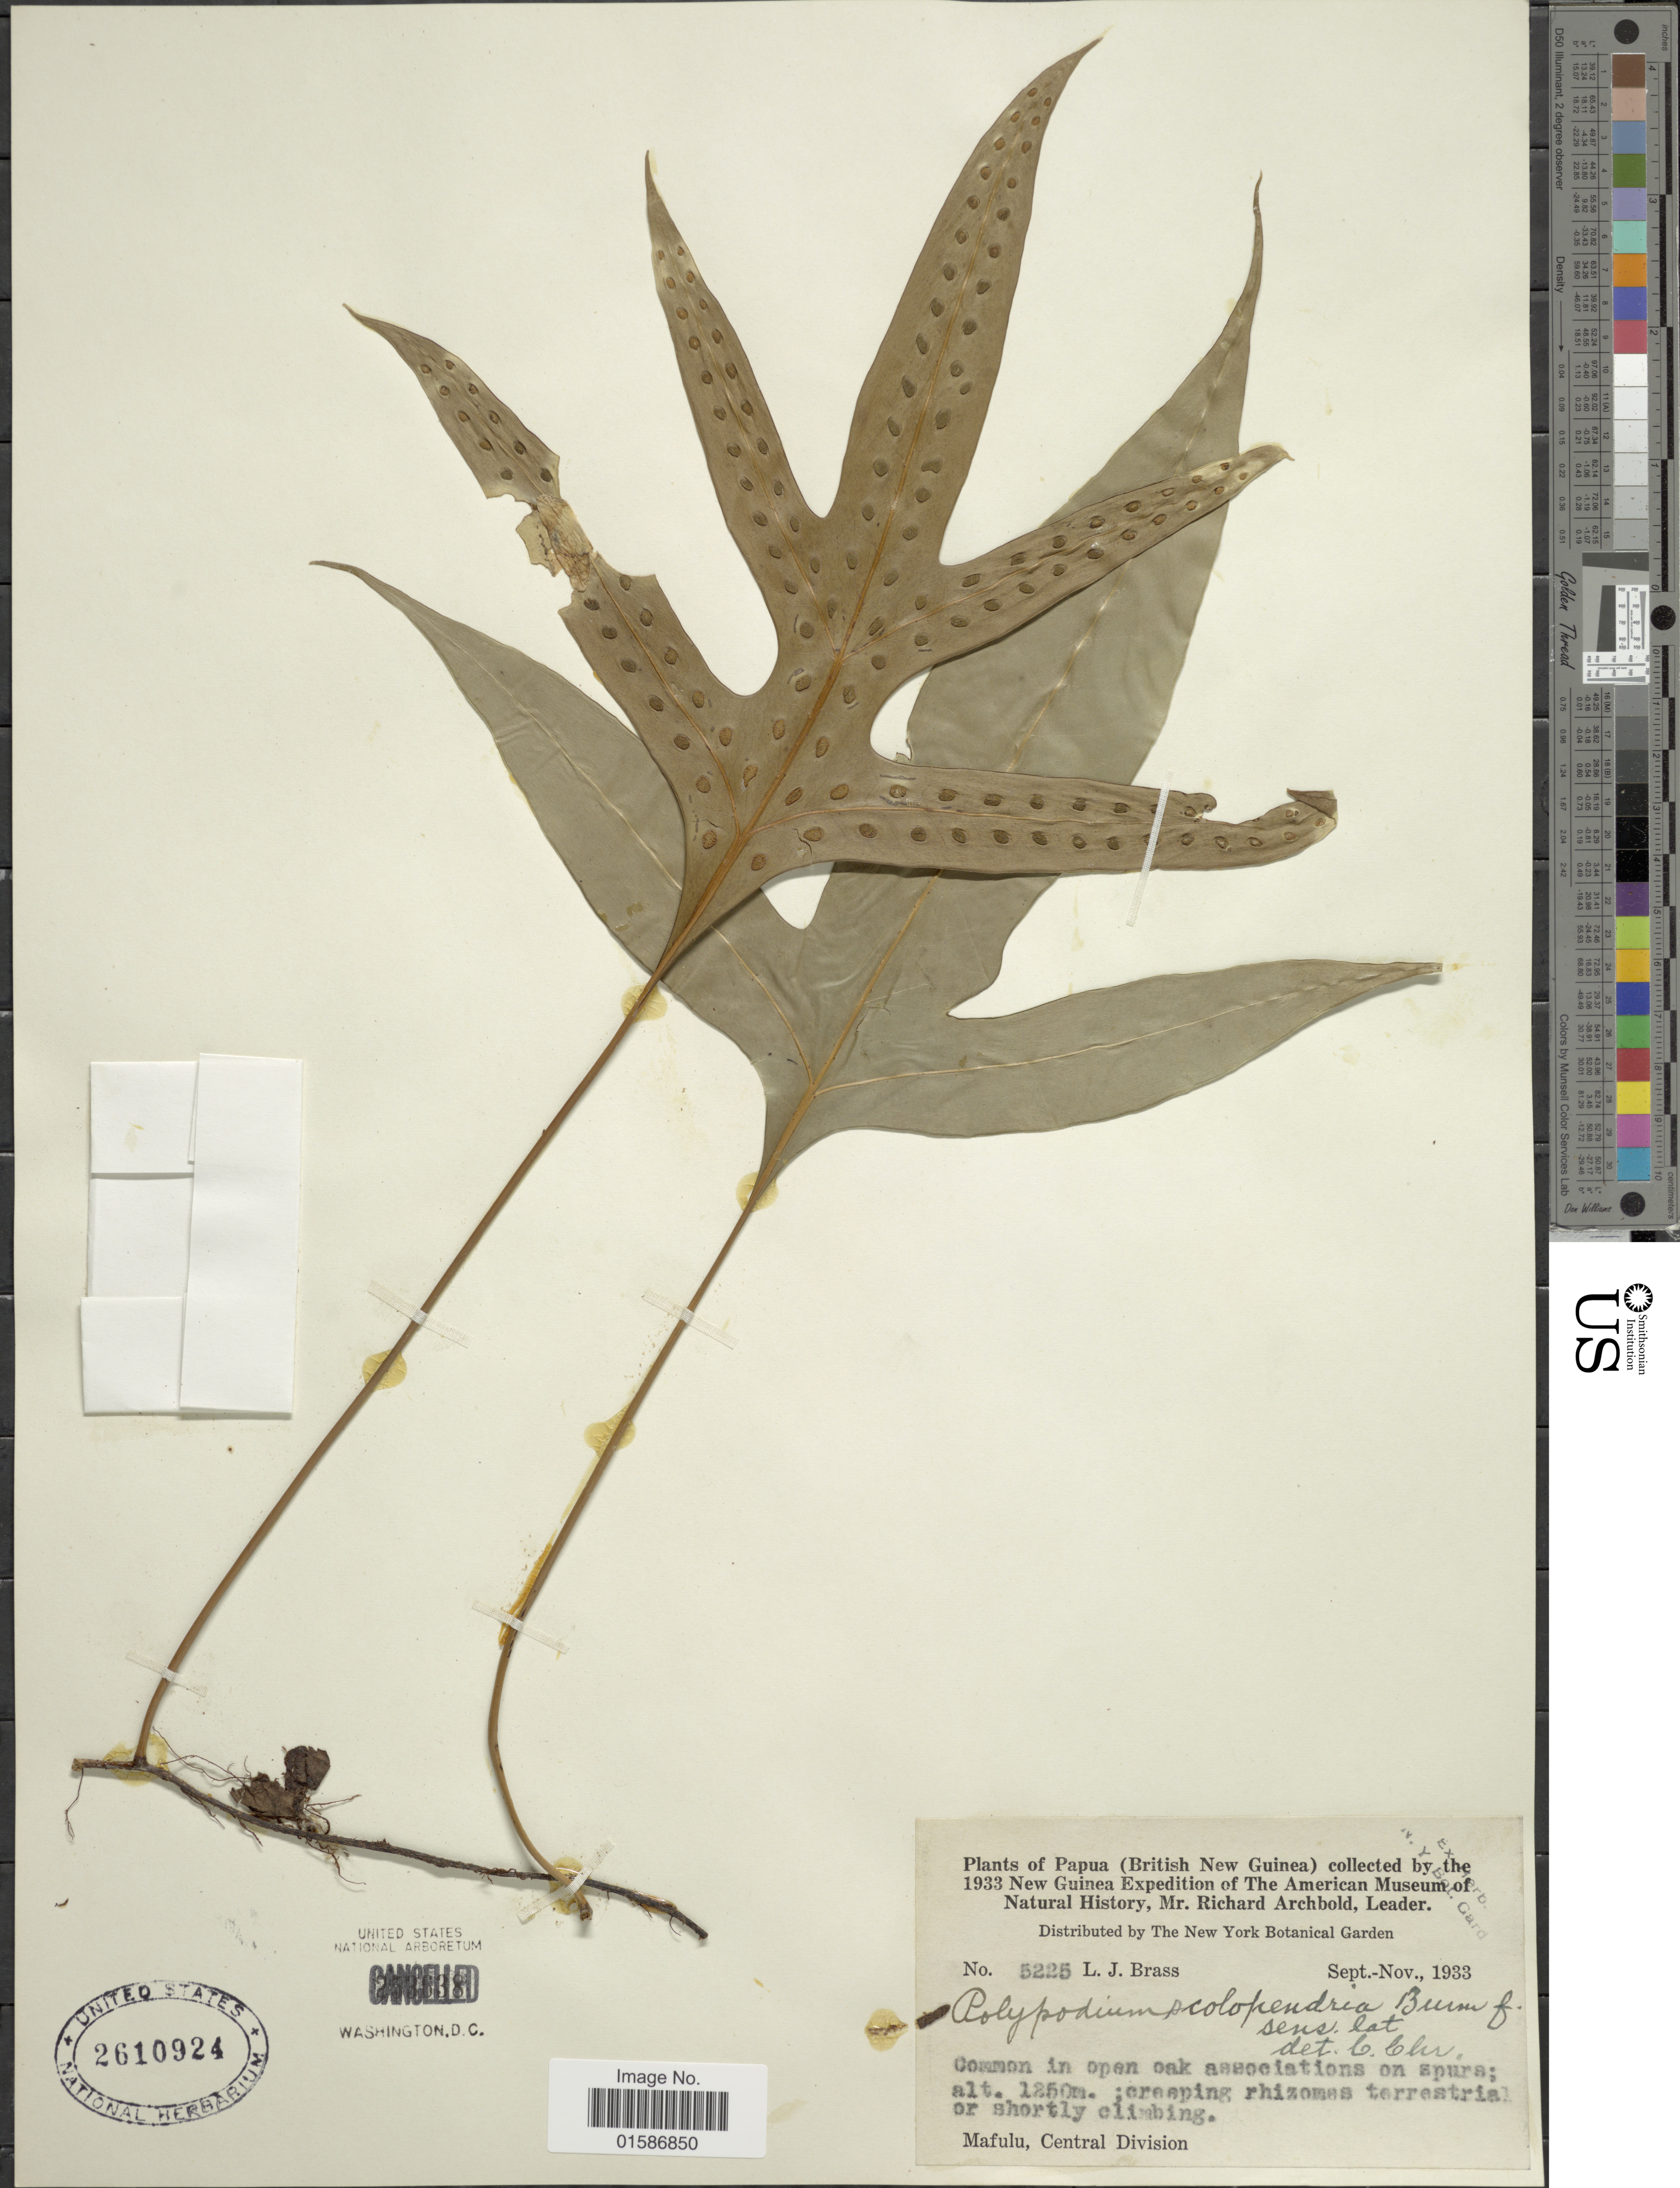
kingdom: Plantae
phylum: Tracheophyta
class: Polypodiopsida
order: Polypodiales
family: Polypodiaceae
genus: Microsorum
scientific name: Microsorum scolopendria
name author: (Burm. f.) Copel.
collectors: L. J. Brass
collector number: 5225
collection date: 1933-09/1933-11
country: Papua New Guinea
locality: Mafulu, Central Division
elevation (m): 1250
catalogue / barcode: US 2610924